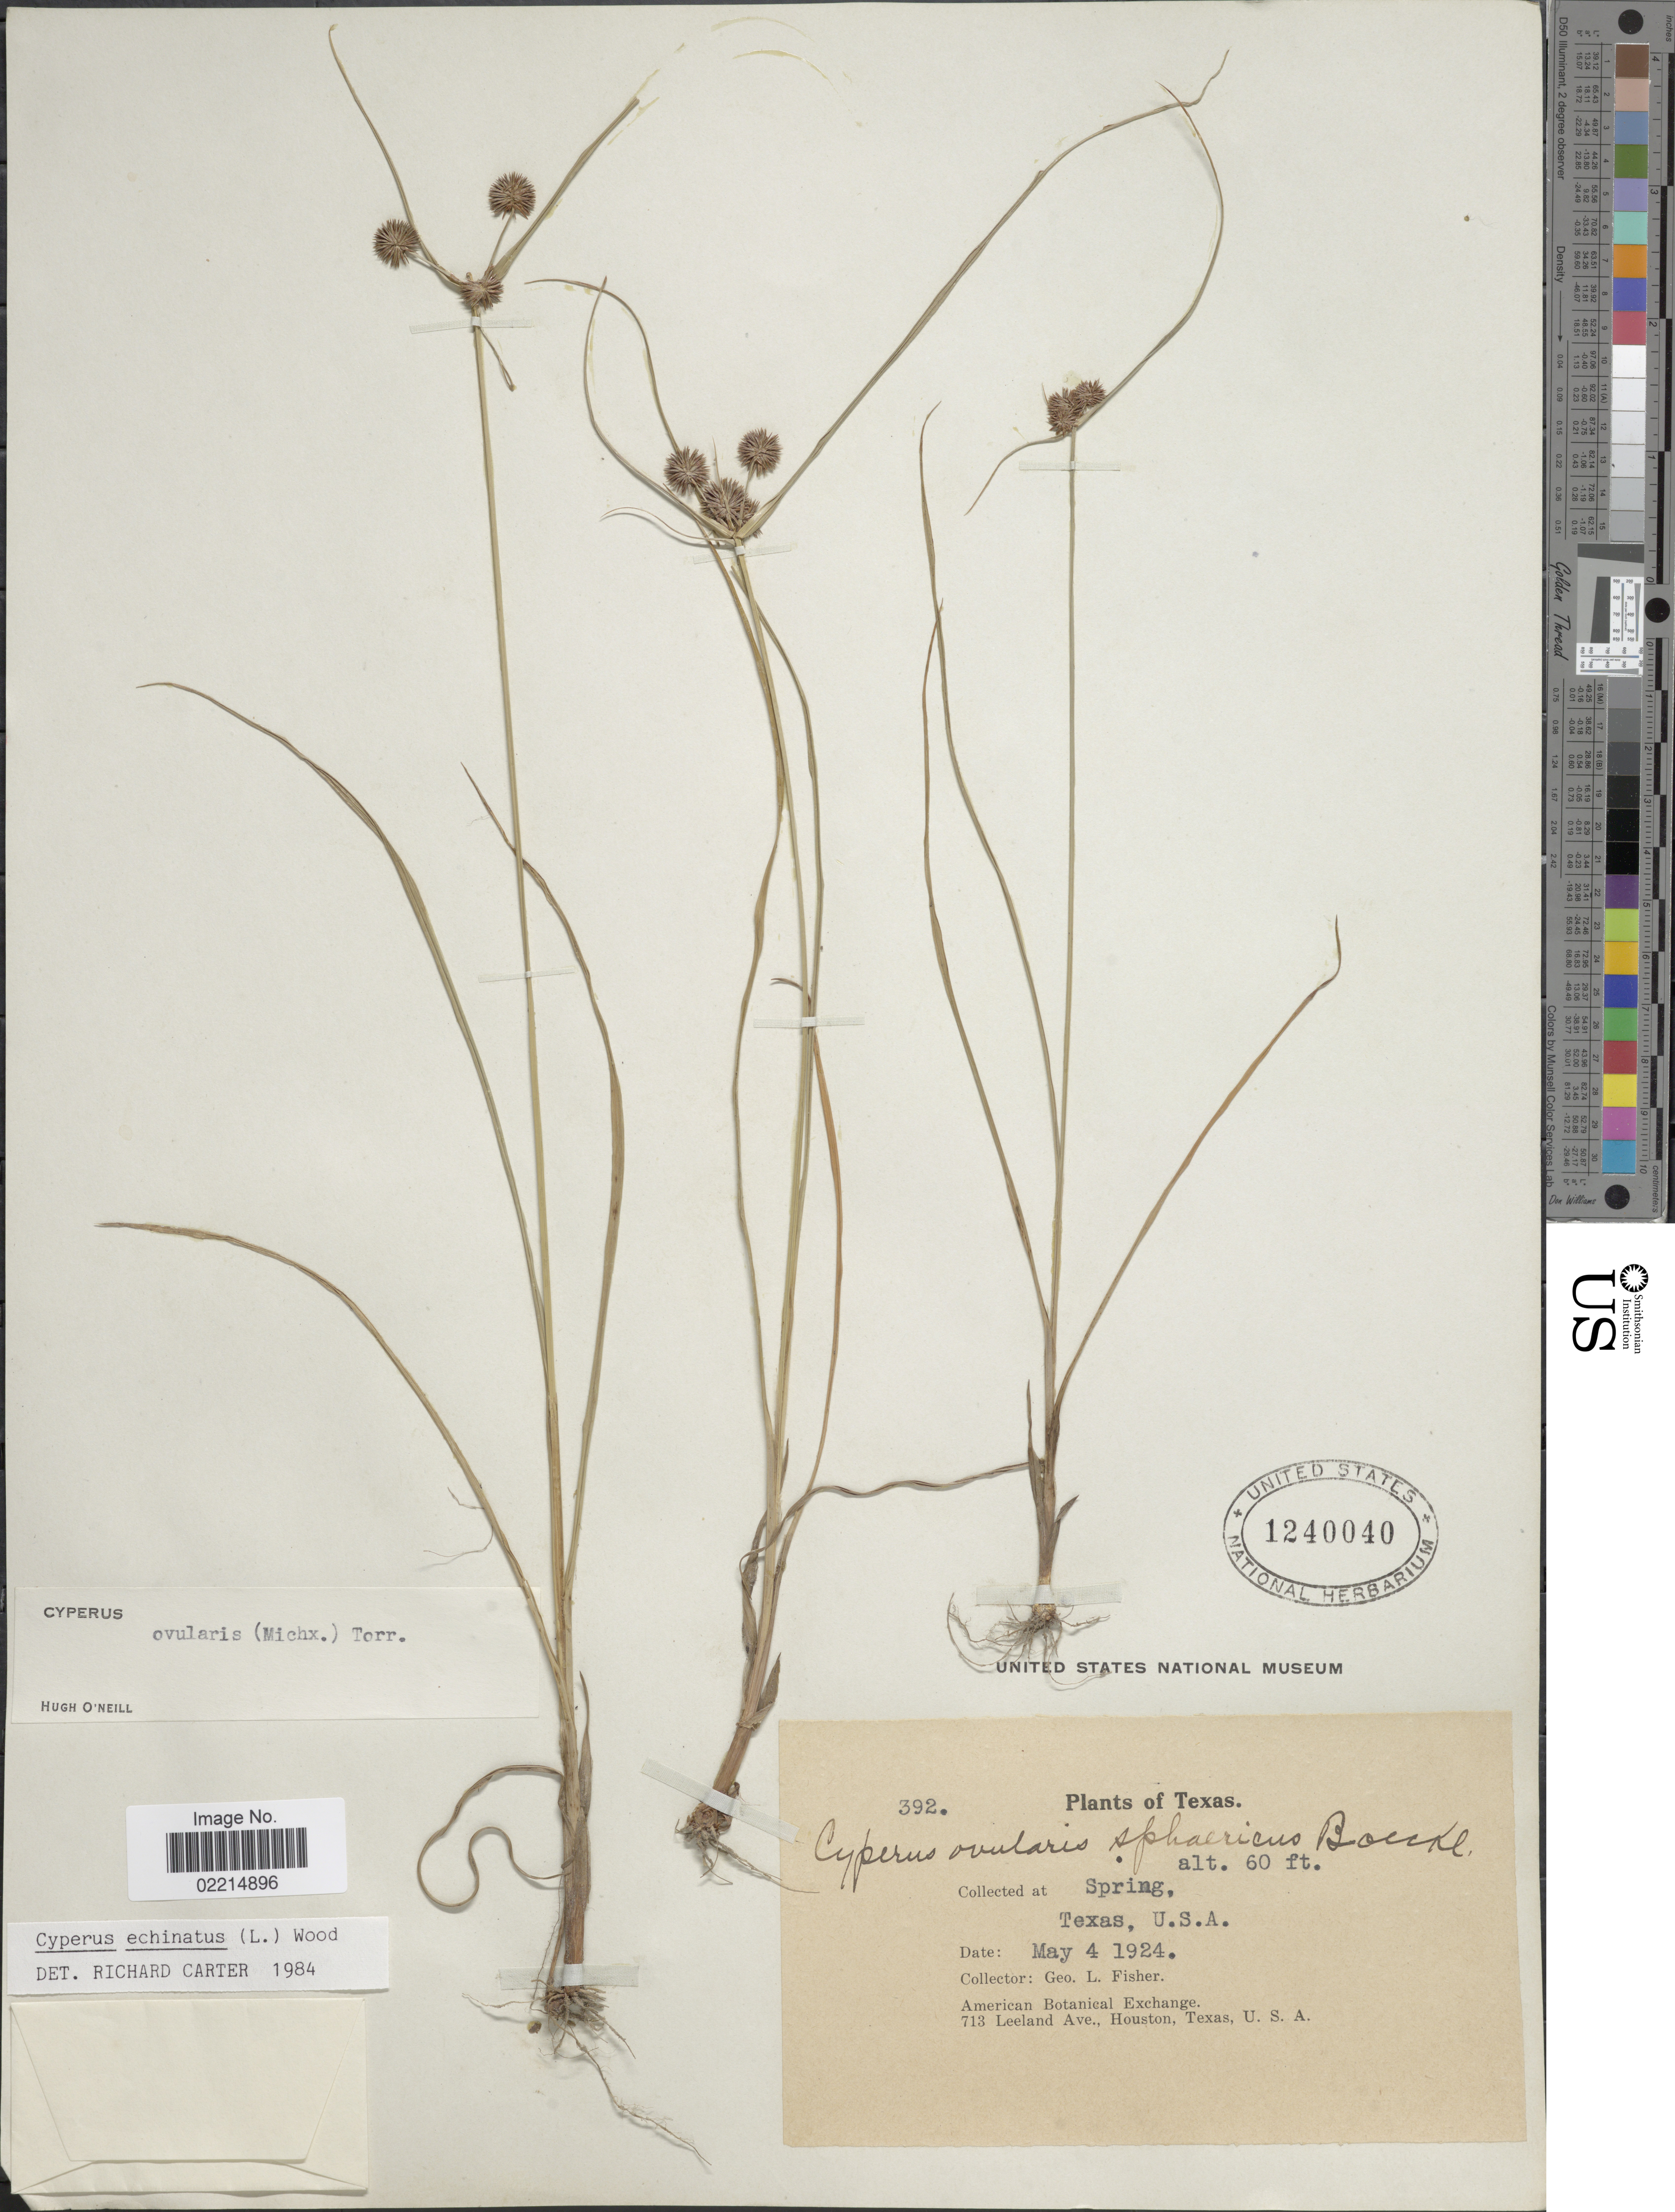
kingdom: Plantae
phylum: Tracheophyta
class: Liliopsida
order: Poales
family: Cyperaceae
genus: Cyperus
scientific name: Cyperus echinatus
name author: (L.) Alph. Wood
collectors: G. L. Fisher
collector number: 392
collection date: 1924-05-04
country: United States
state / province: Texas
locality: Spring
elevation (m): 18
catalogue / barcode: US 1240040